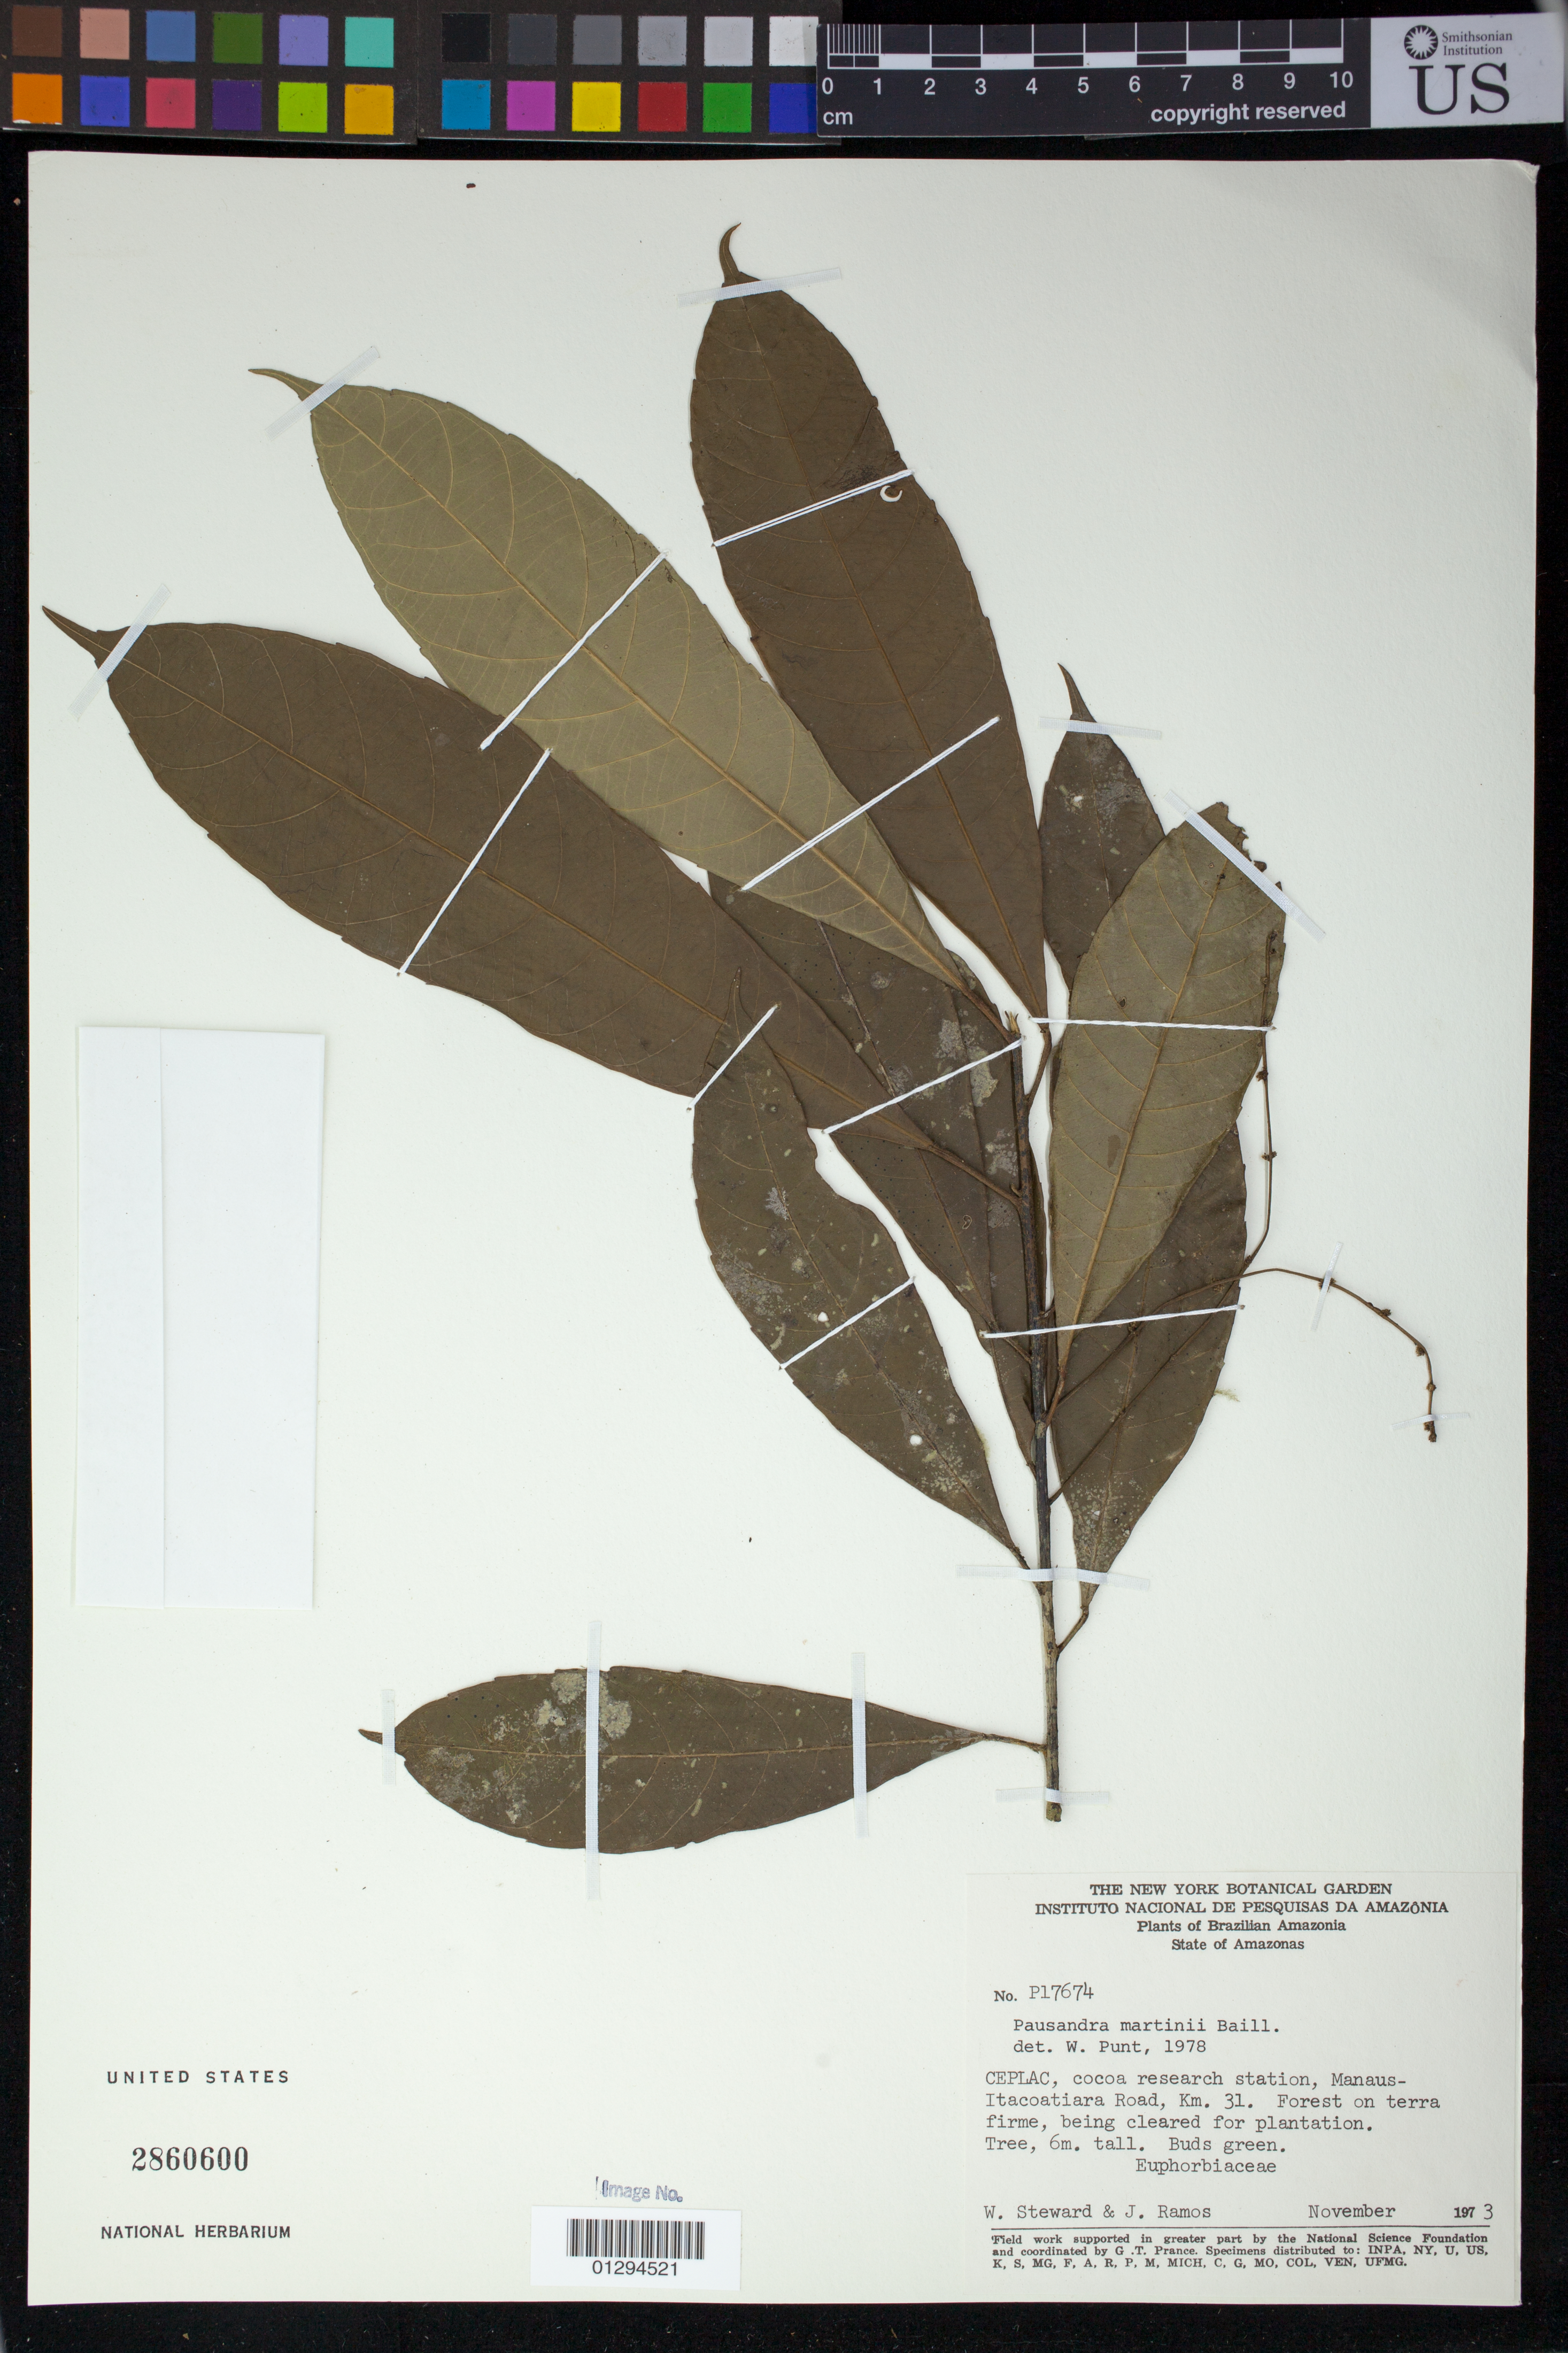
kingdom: Plantae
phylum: Tracheophyta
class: Magnoliopsida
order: Malpighiales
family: Euphorbiaceae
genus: Pausandra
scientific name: Pausandra martinii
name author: Baill.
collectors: W. Steward & J. Ramos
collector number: P17674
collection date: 1973-11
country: Brazil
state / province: Amazonas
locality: Ceplac, cocoa research station, Manaus-Itacoatiara Road, Km. 31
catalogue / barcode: US 2860600